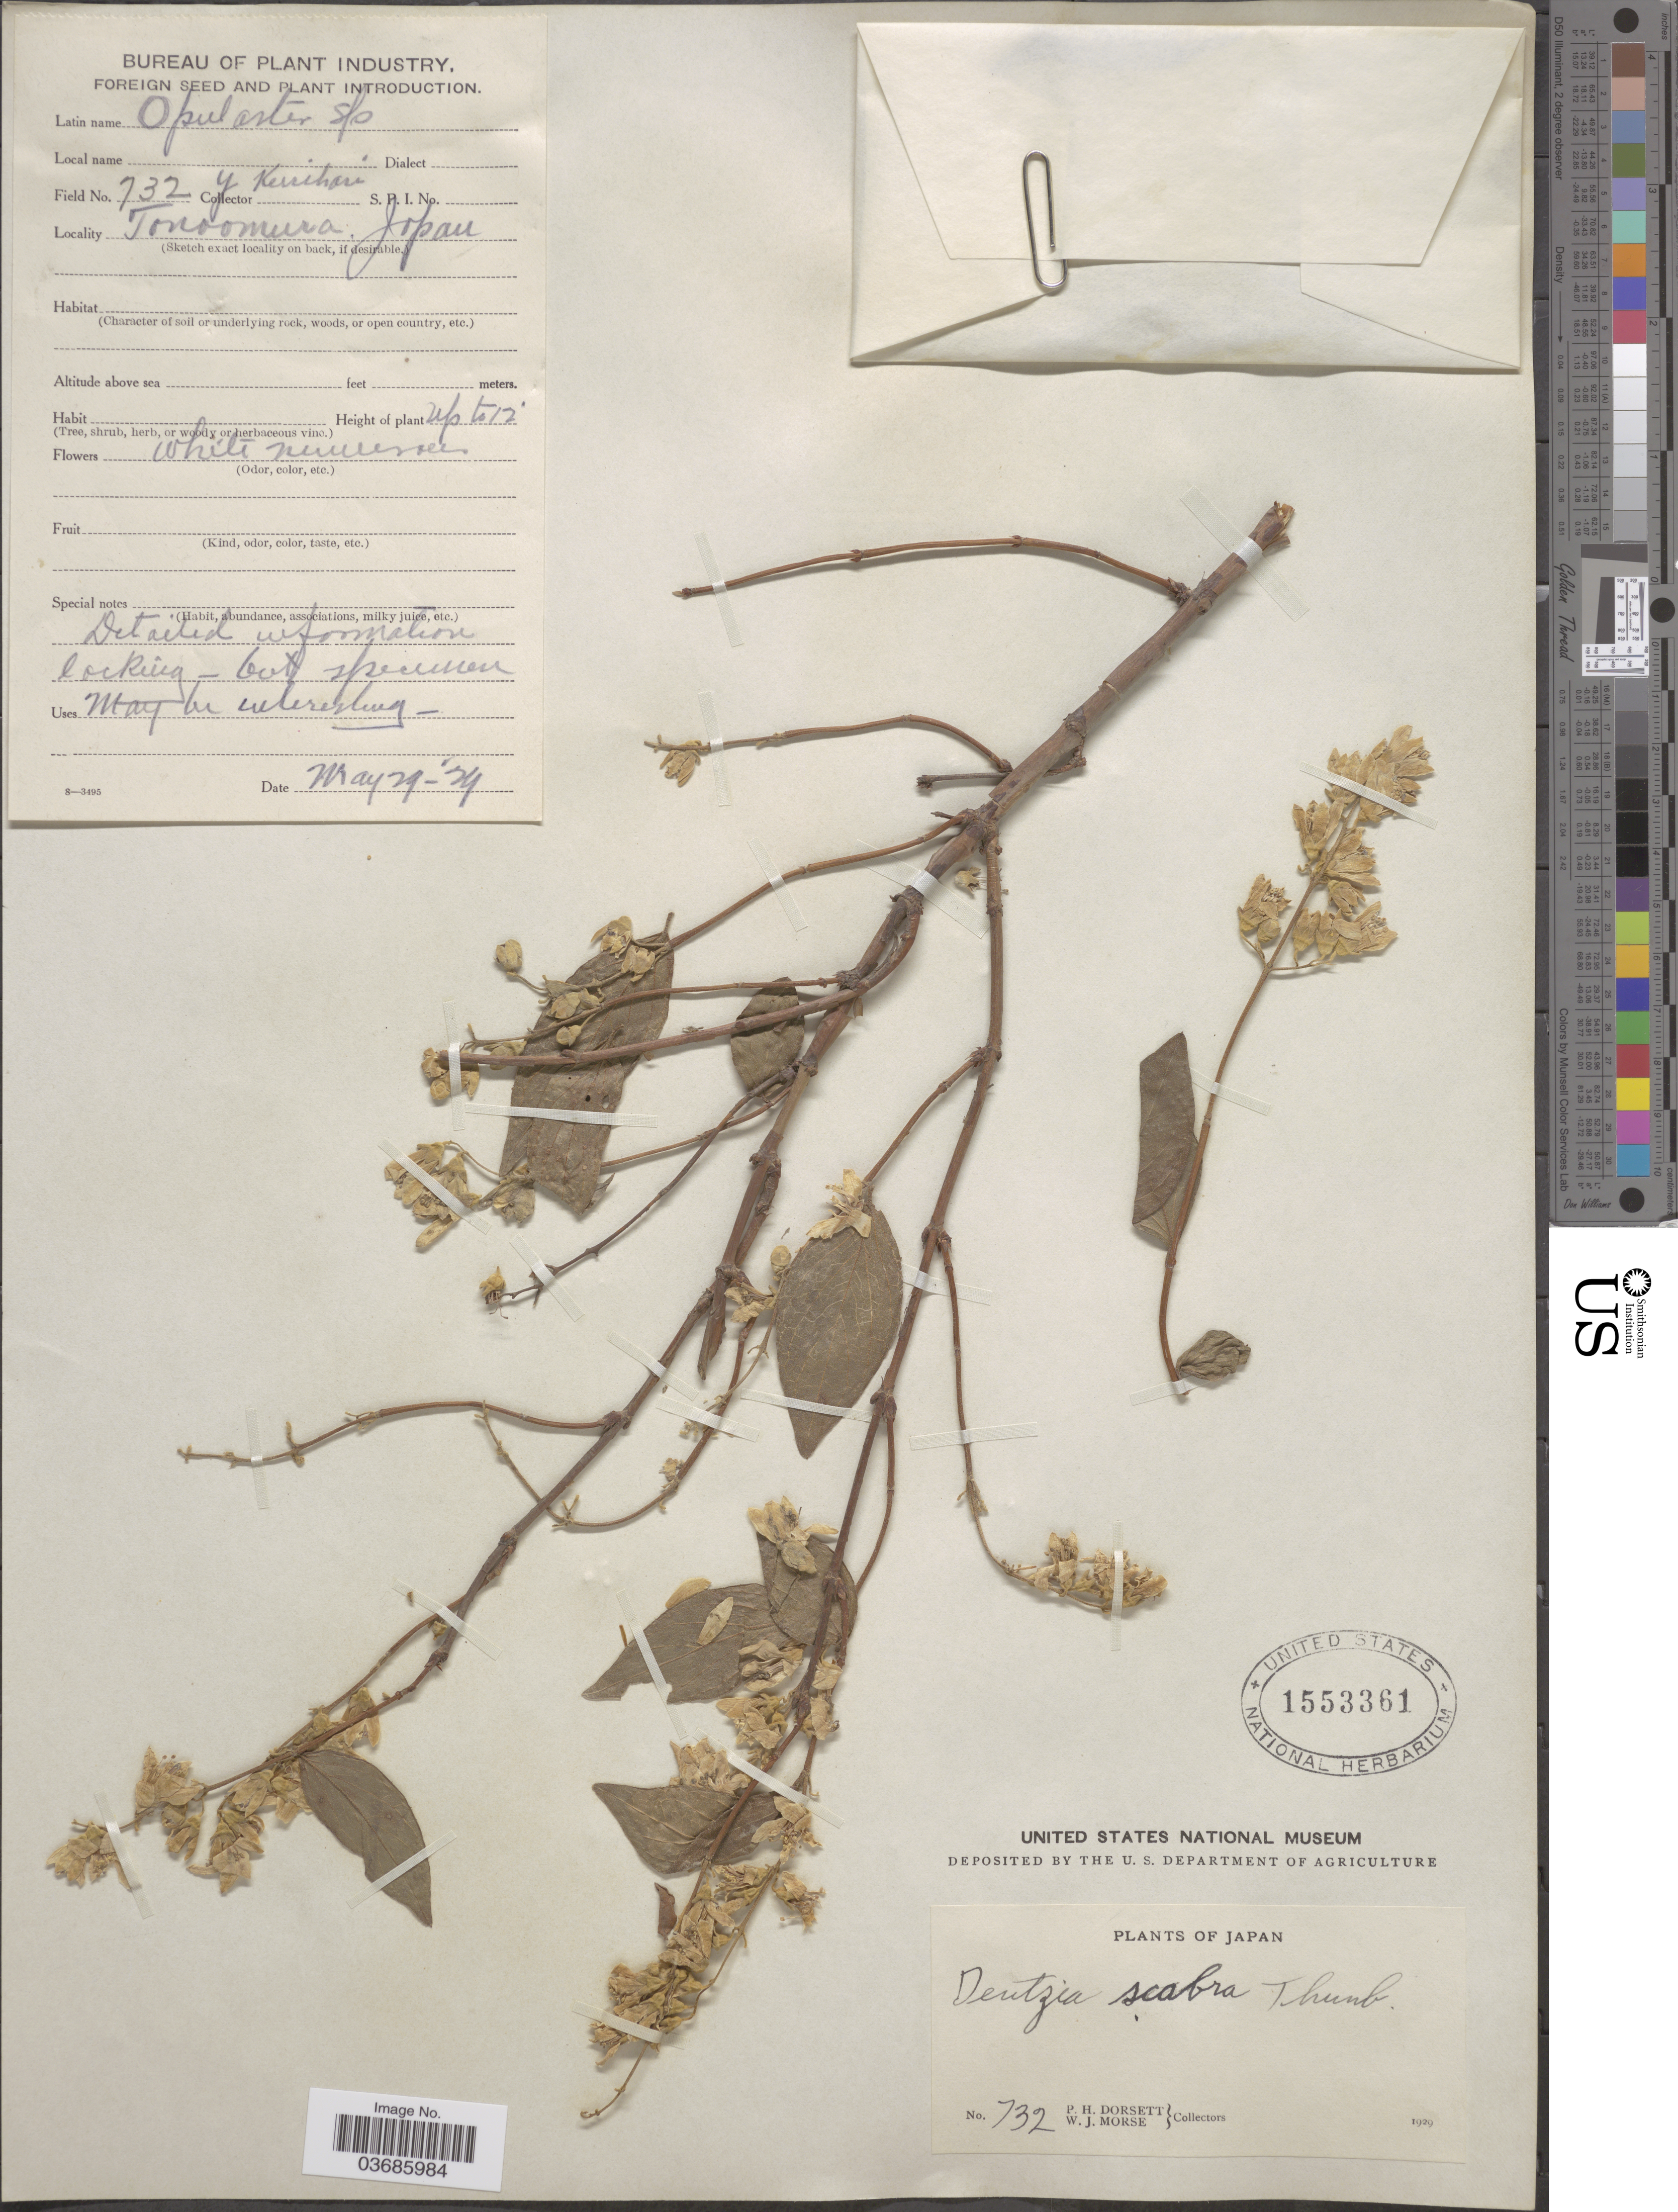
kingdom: Plantae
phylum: Tracheophyta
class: Magnoliopsida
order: Cornales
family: Hydrangeaceae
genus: Deutzia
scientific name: Deutzia scabra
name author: Thunb.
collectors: P. H. Dorsett, W. J. Morse & Y. Kurihari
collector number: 732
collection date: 1929-05-29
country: Japan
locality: Tonoomura.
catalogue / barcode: US 1553361